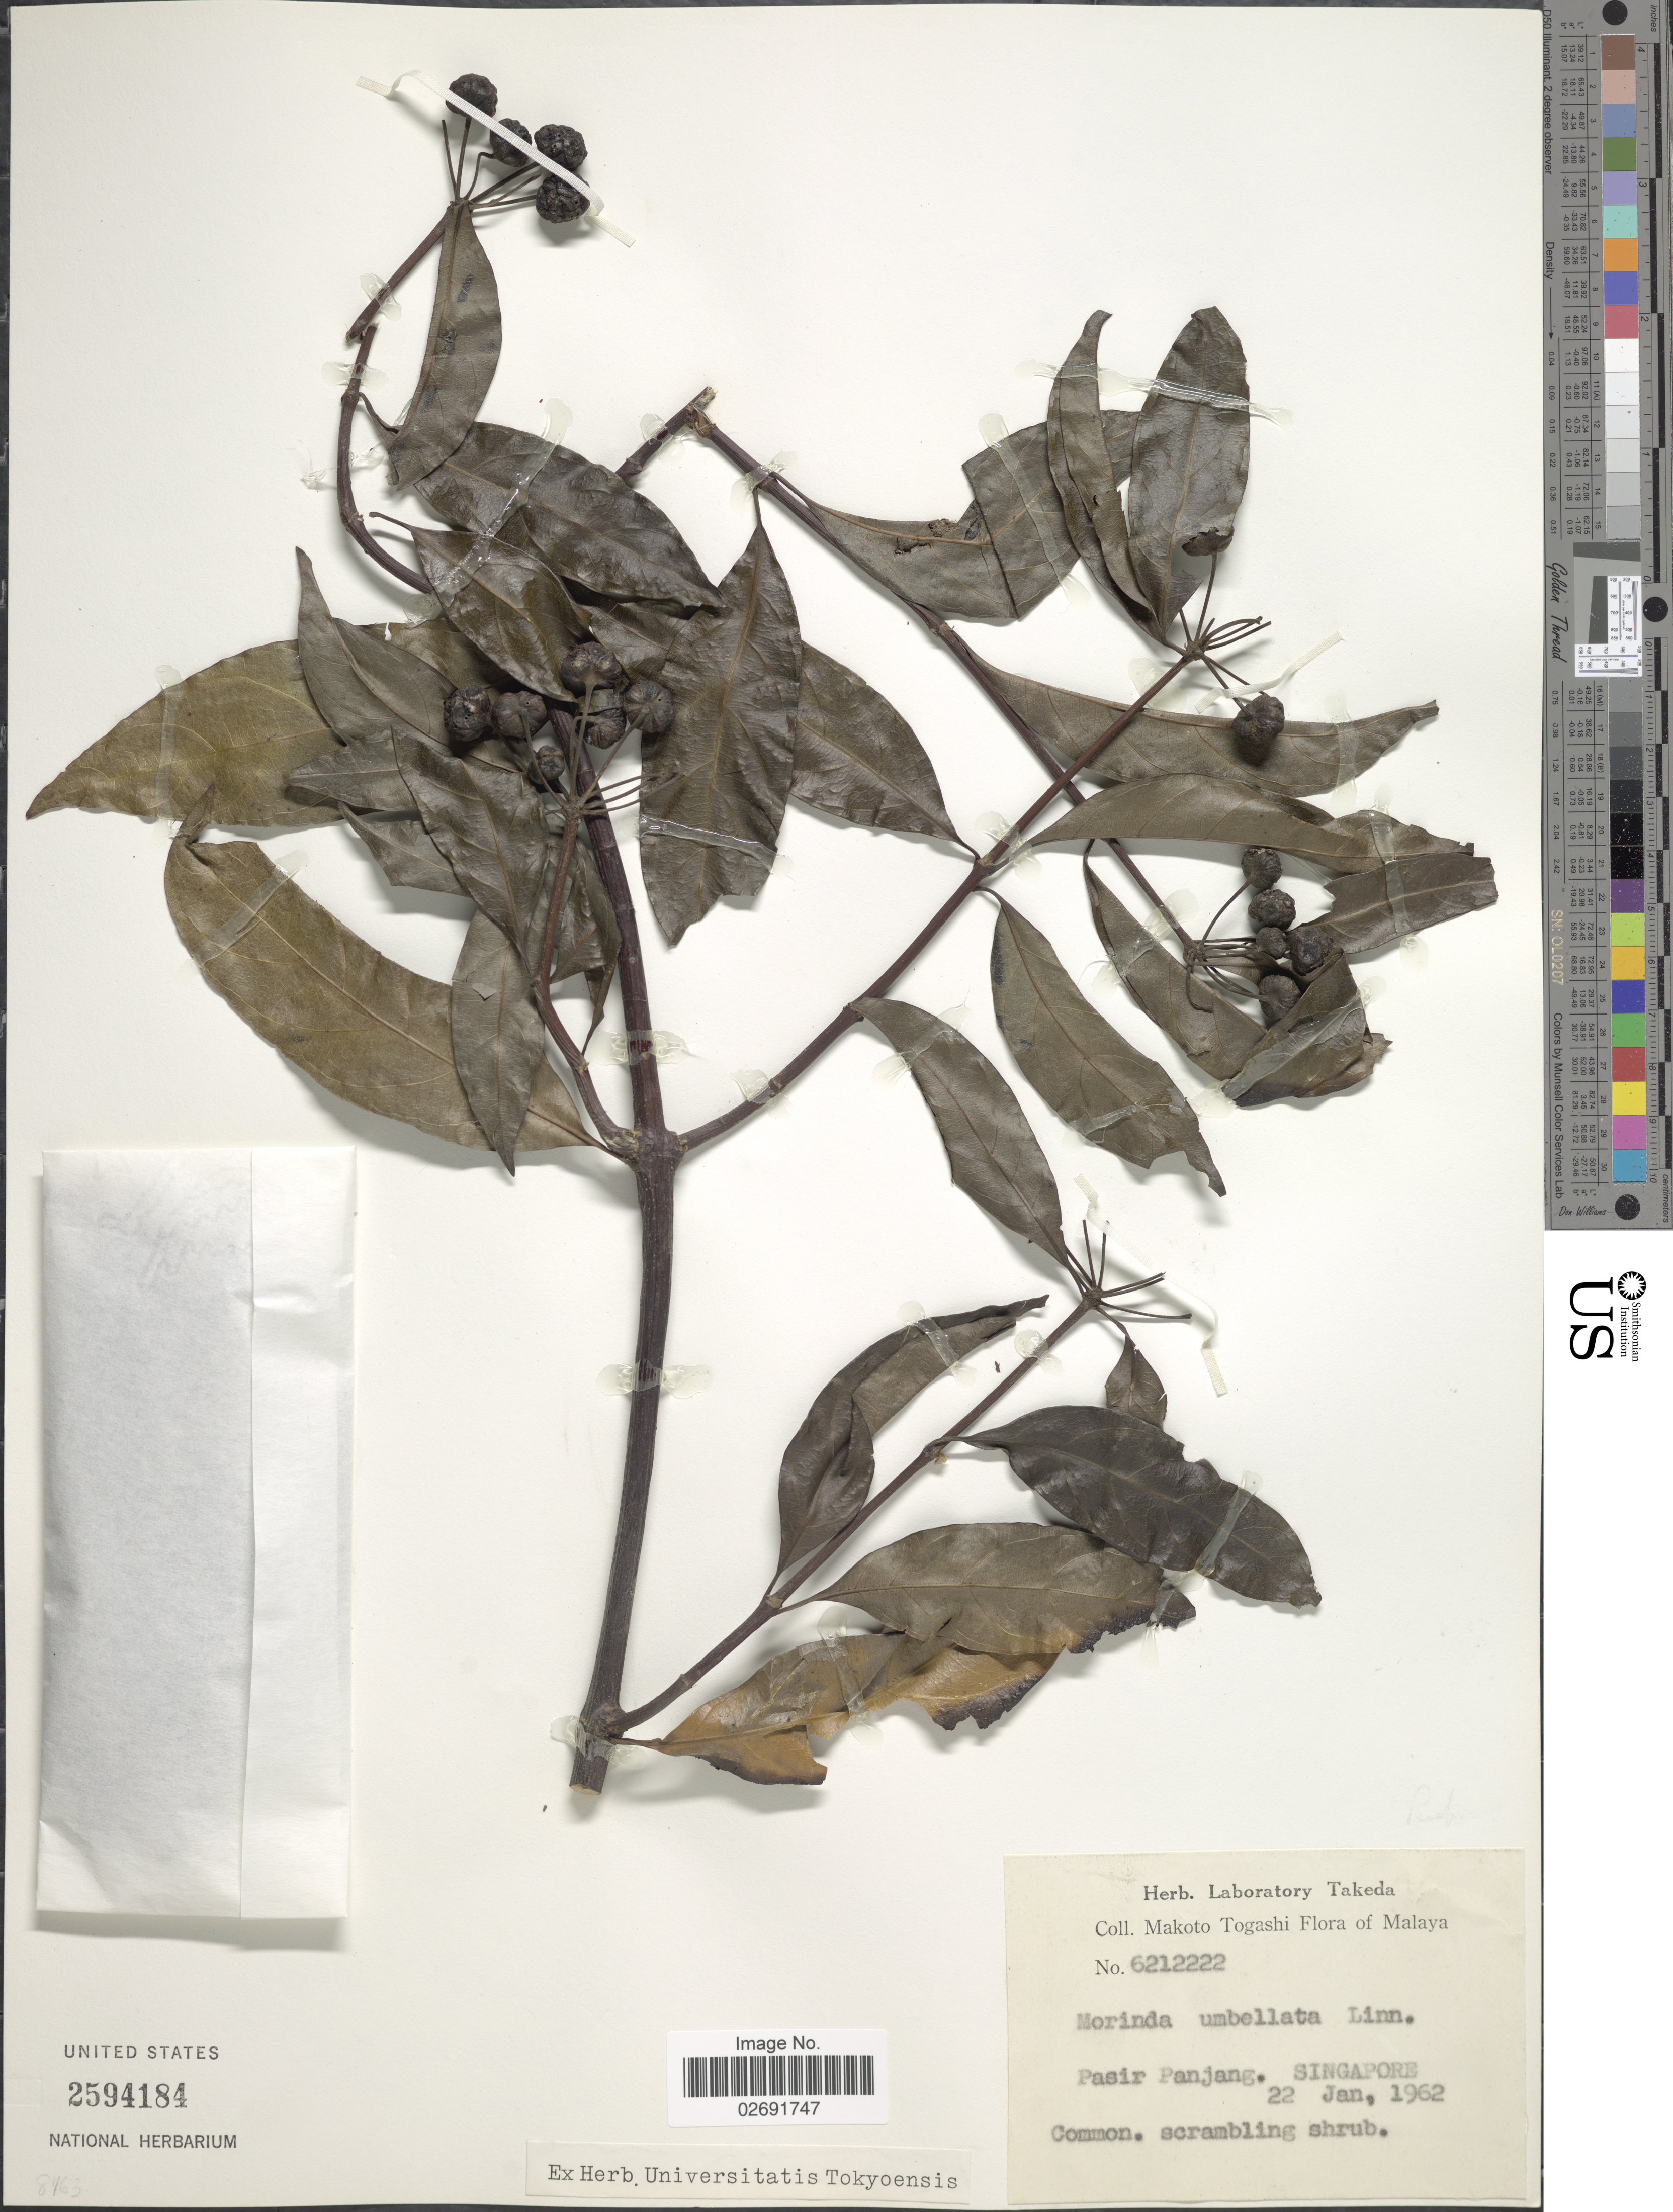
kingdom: Plantae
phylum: Tracheophyta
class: Magnoliopsida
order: Gentianales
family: Rubiaceae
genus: Gynochthodes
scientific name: Gynochthodes umbellata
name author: (L.) Razafim. & B. Bremer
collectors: M. Togashi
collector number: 6212222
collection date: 1962-01-22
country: Singapore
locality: Malaya, Pasir Panjang.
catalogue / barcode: US 2594184